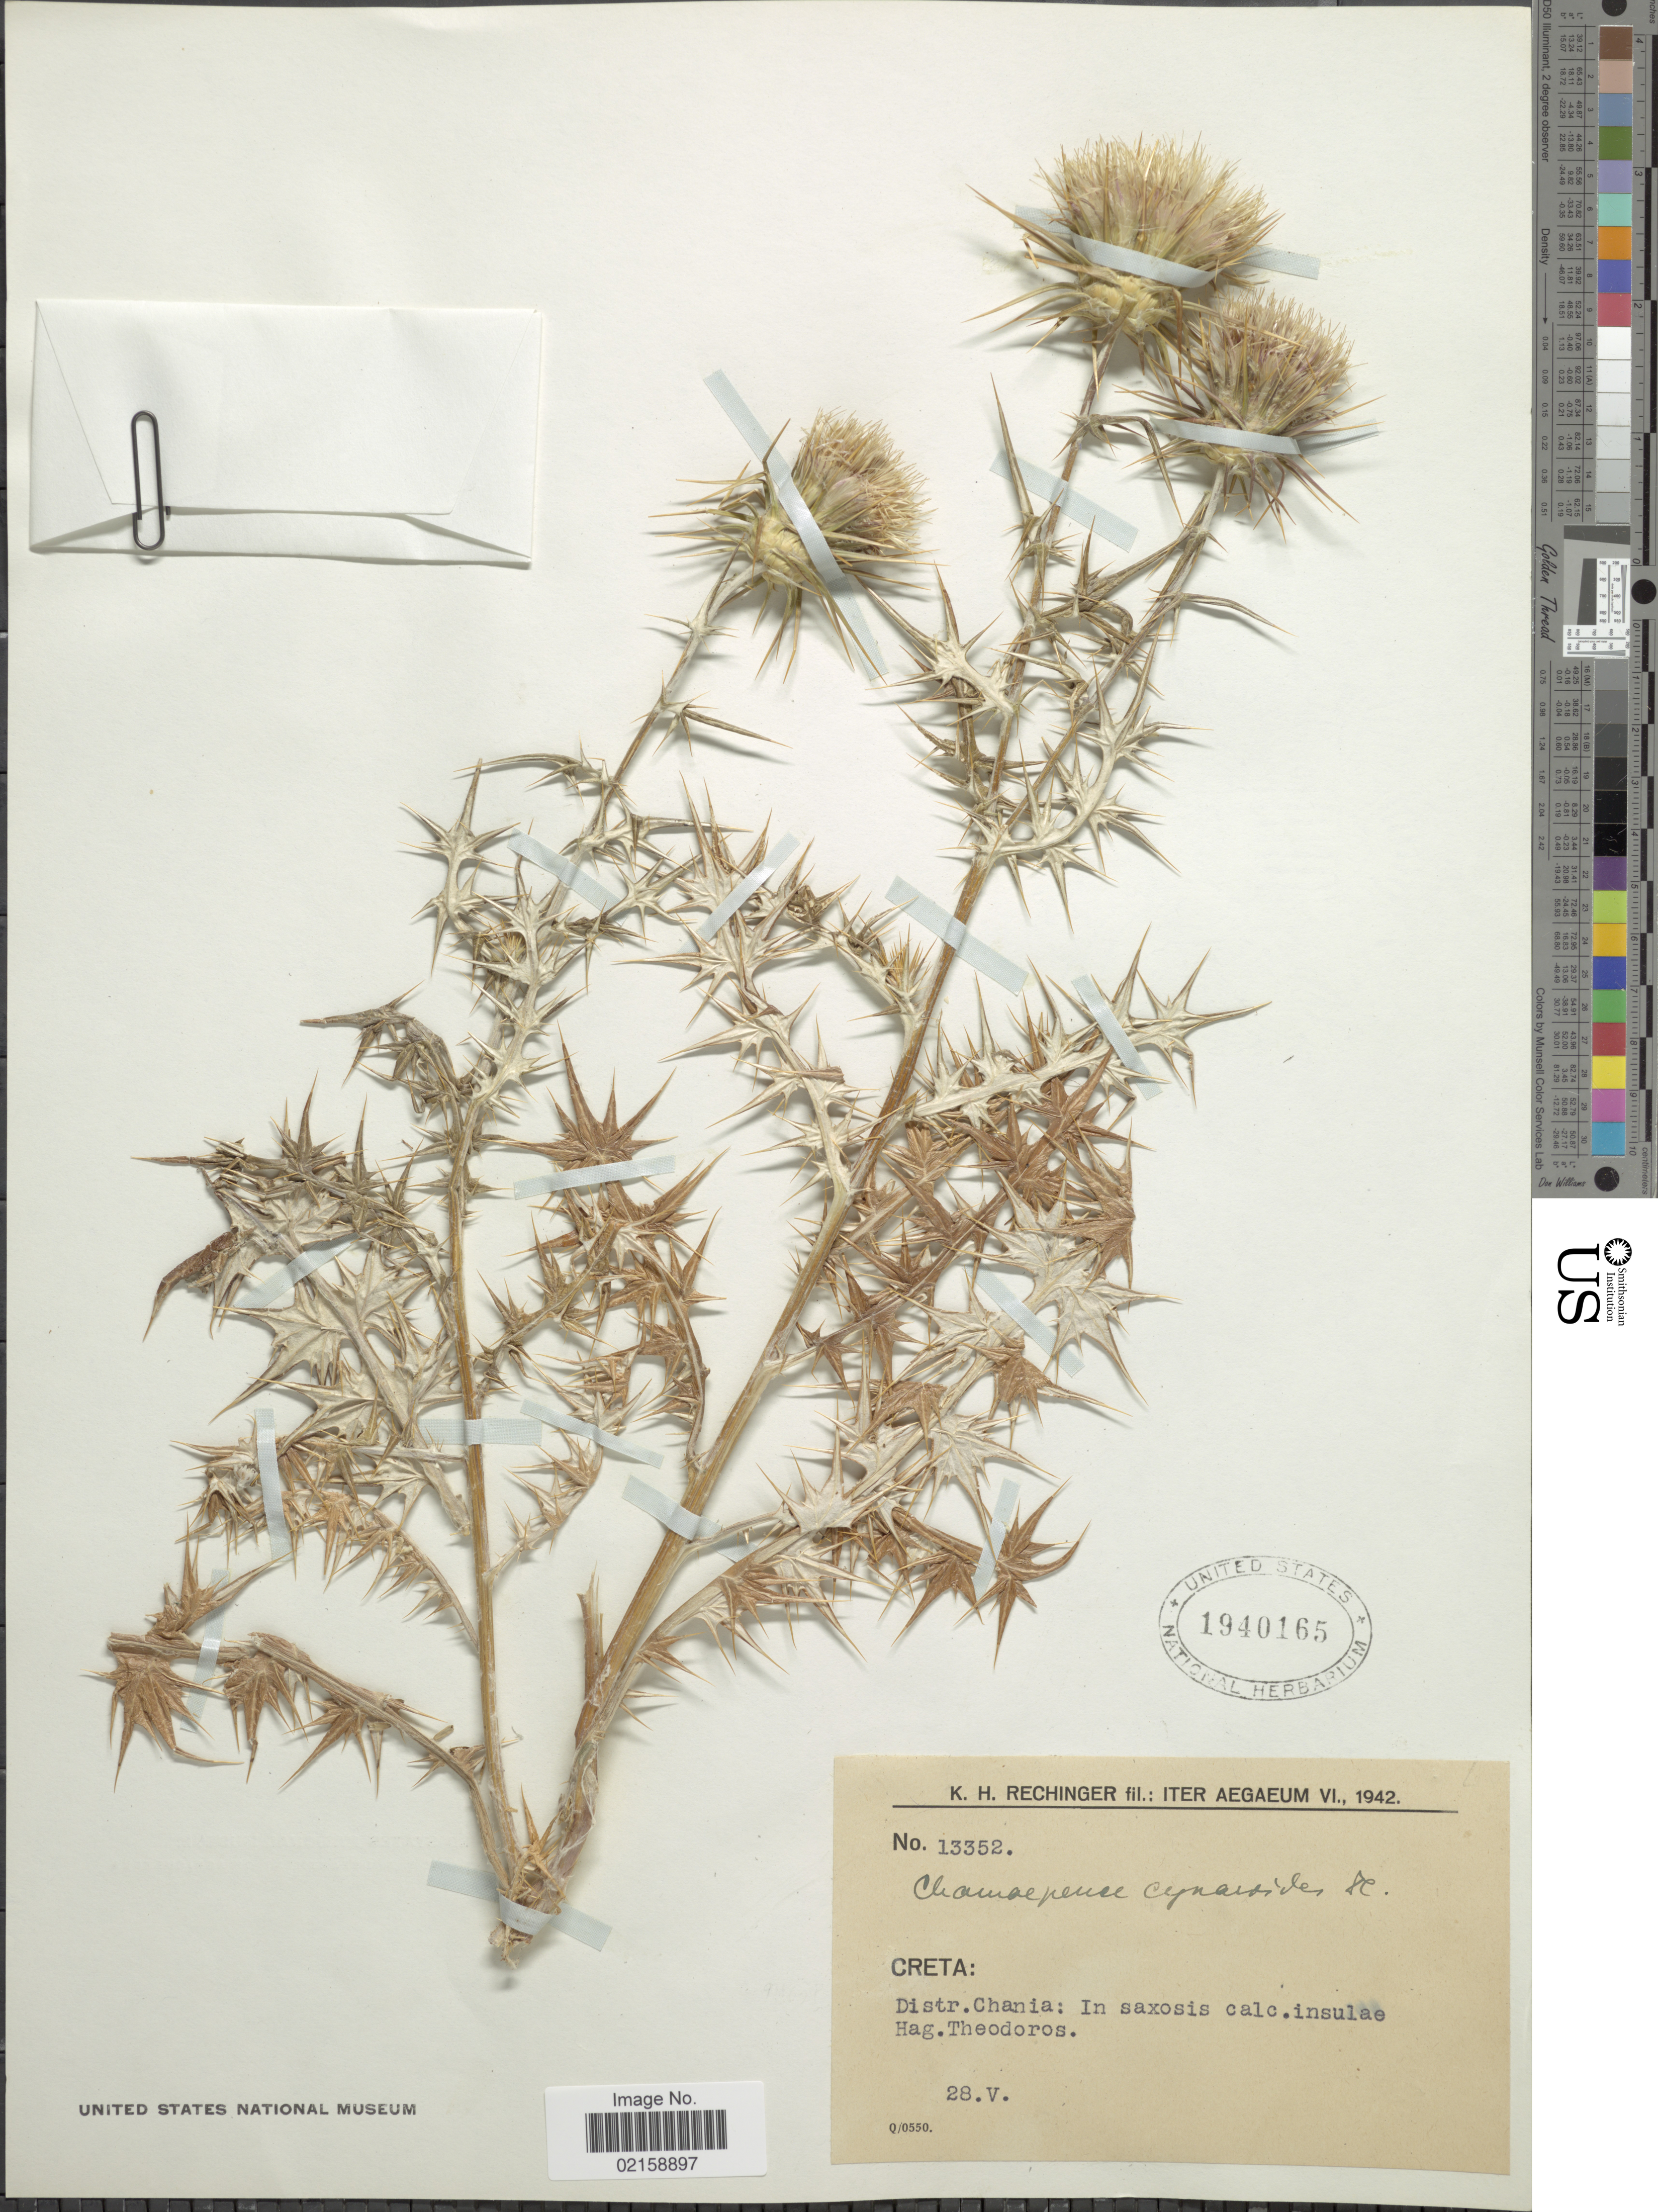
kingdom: Plantae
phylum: Tracheophyta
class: Magnoliopsida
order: Asterales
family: Asteraceae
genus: Lamyropsis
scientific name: Lamyropsis cynaroides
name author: (Lam.) Dittrich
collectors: K. H. Rechinger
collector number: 13352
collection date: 1942-05-28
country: Greece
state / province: Crete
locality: Iter Aegaeum, Creta: Distr. Chania: in saxosis calc. insulae Hag. Theodoros.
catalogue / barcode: US 1940165